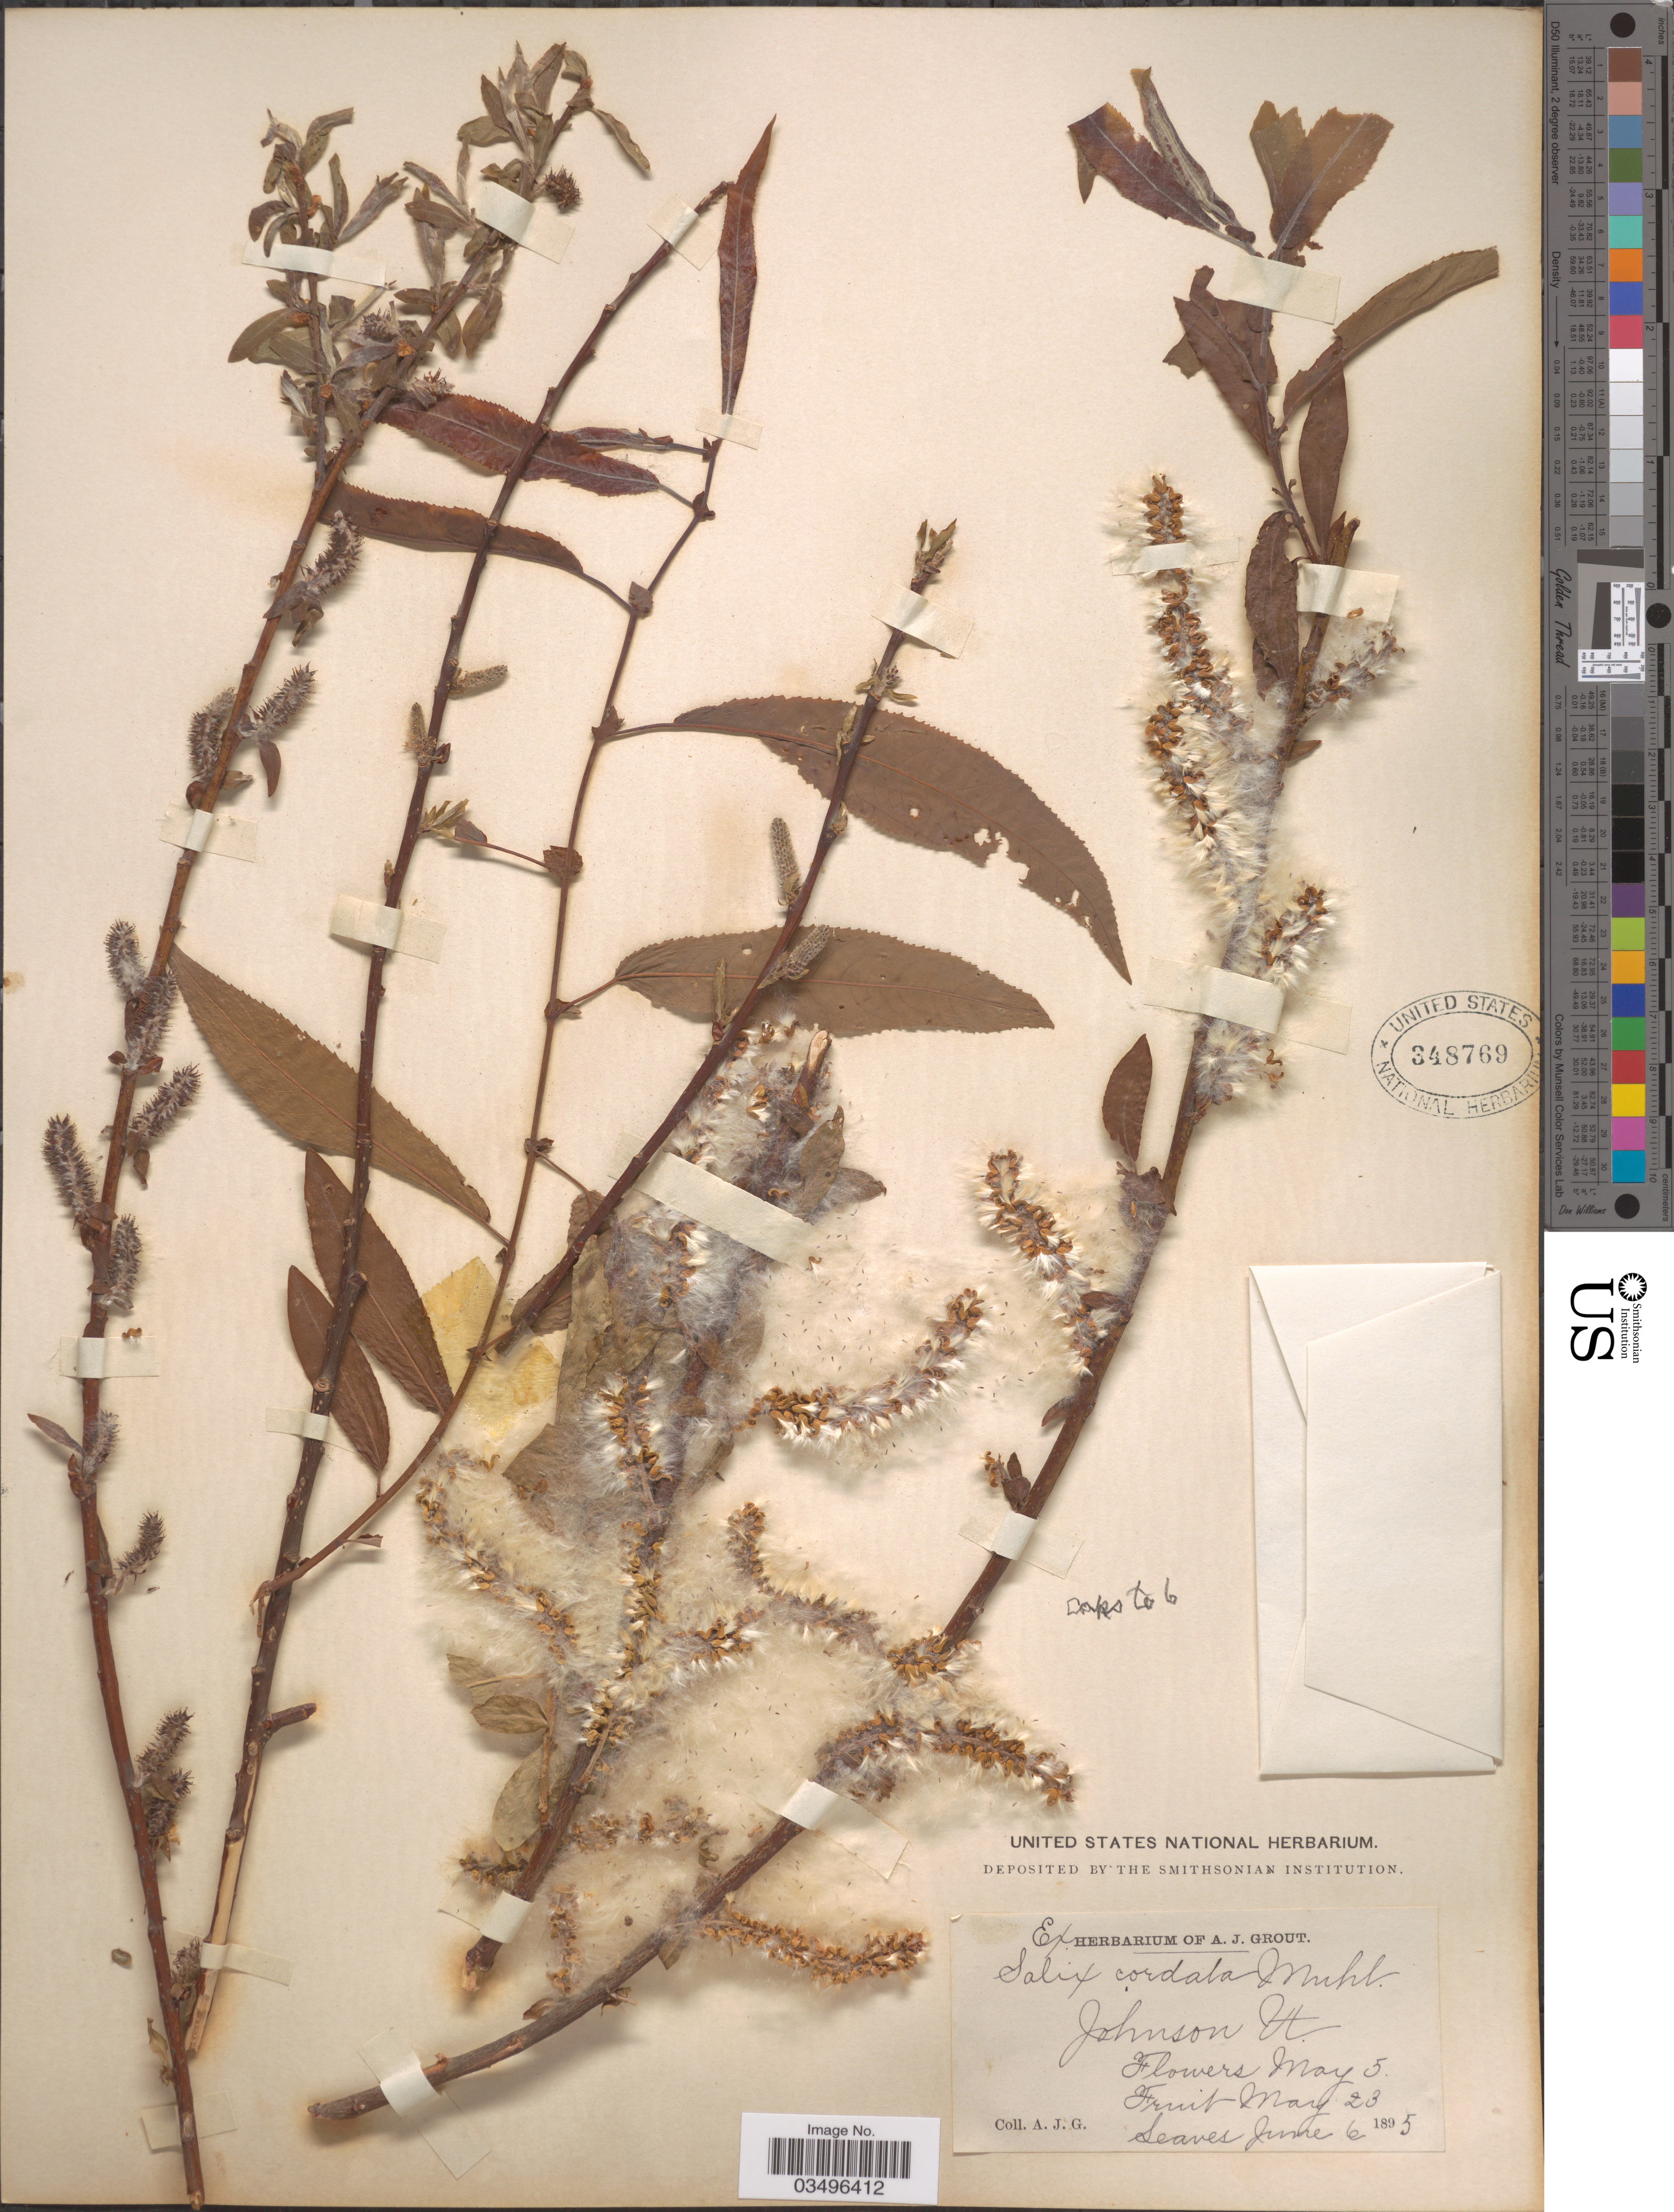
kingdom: Plantae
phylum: Tracheophyta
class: Magnoliopsida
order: Malpighiales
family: Salicaceae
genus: Salix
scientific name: Salix cordata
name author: Michx.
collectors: A. J. Grout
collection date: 1895-05-05/1895-06-06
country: United States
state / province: Utah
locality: Johnson.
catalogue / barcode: US 348769